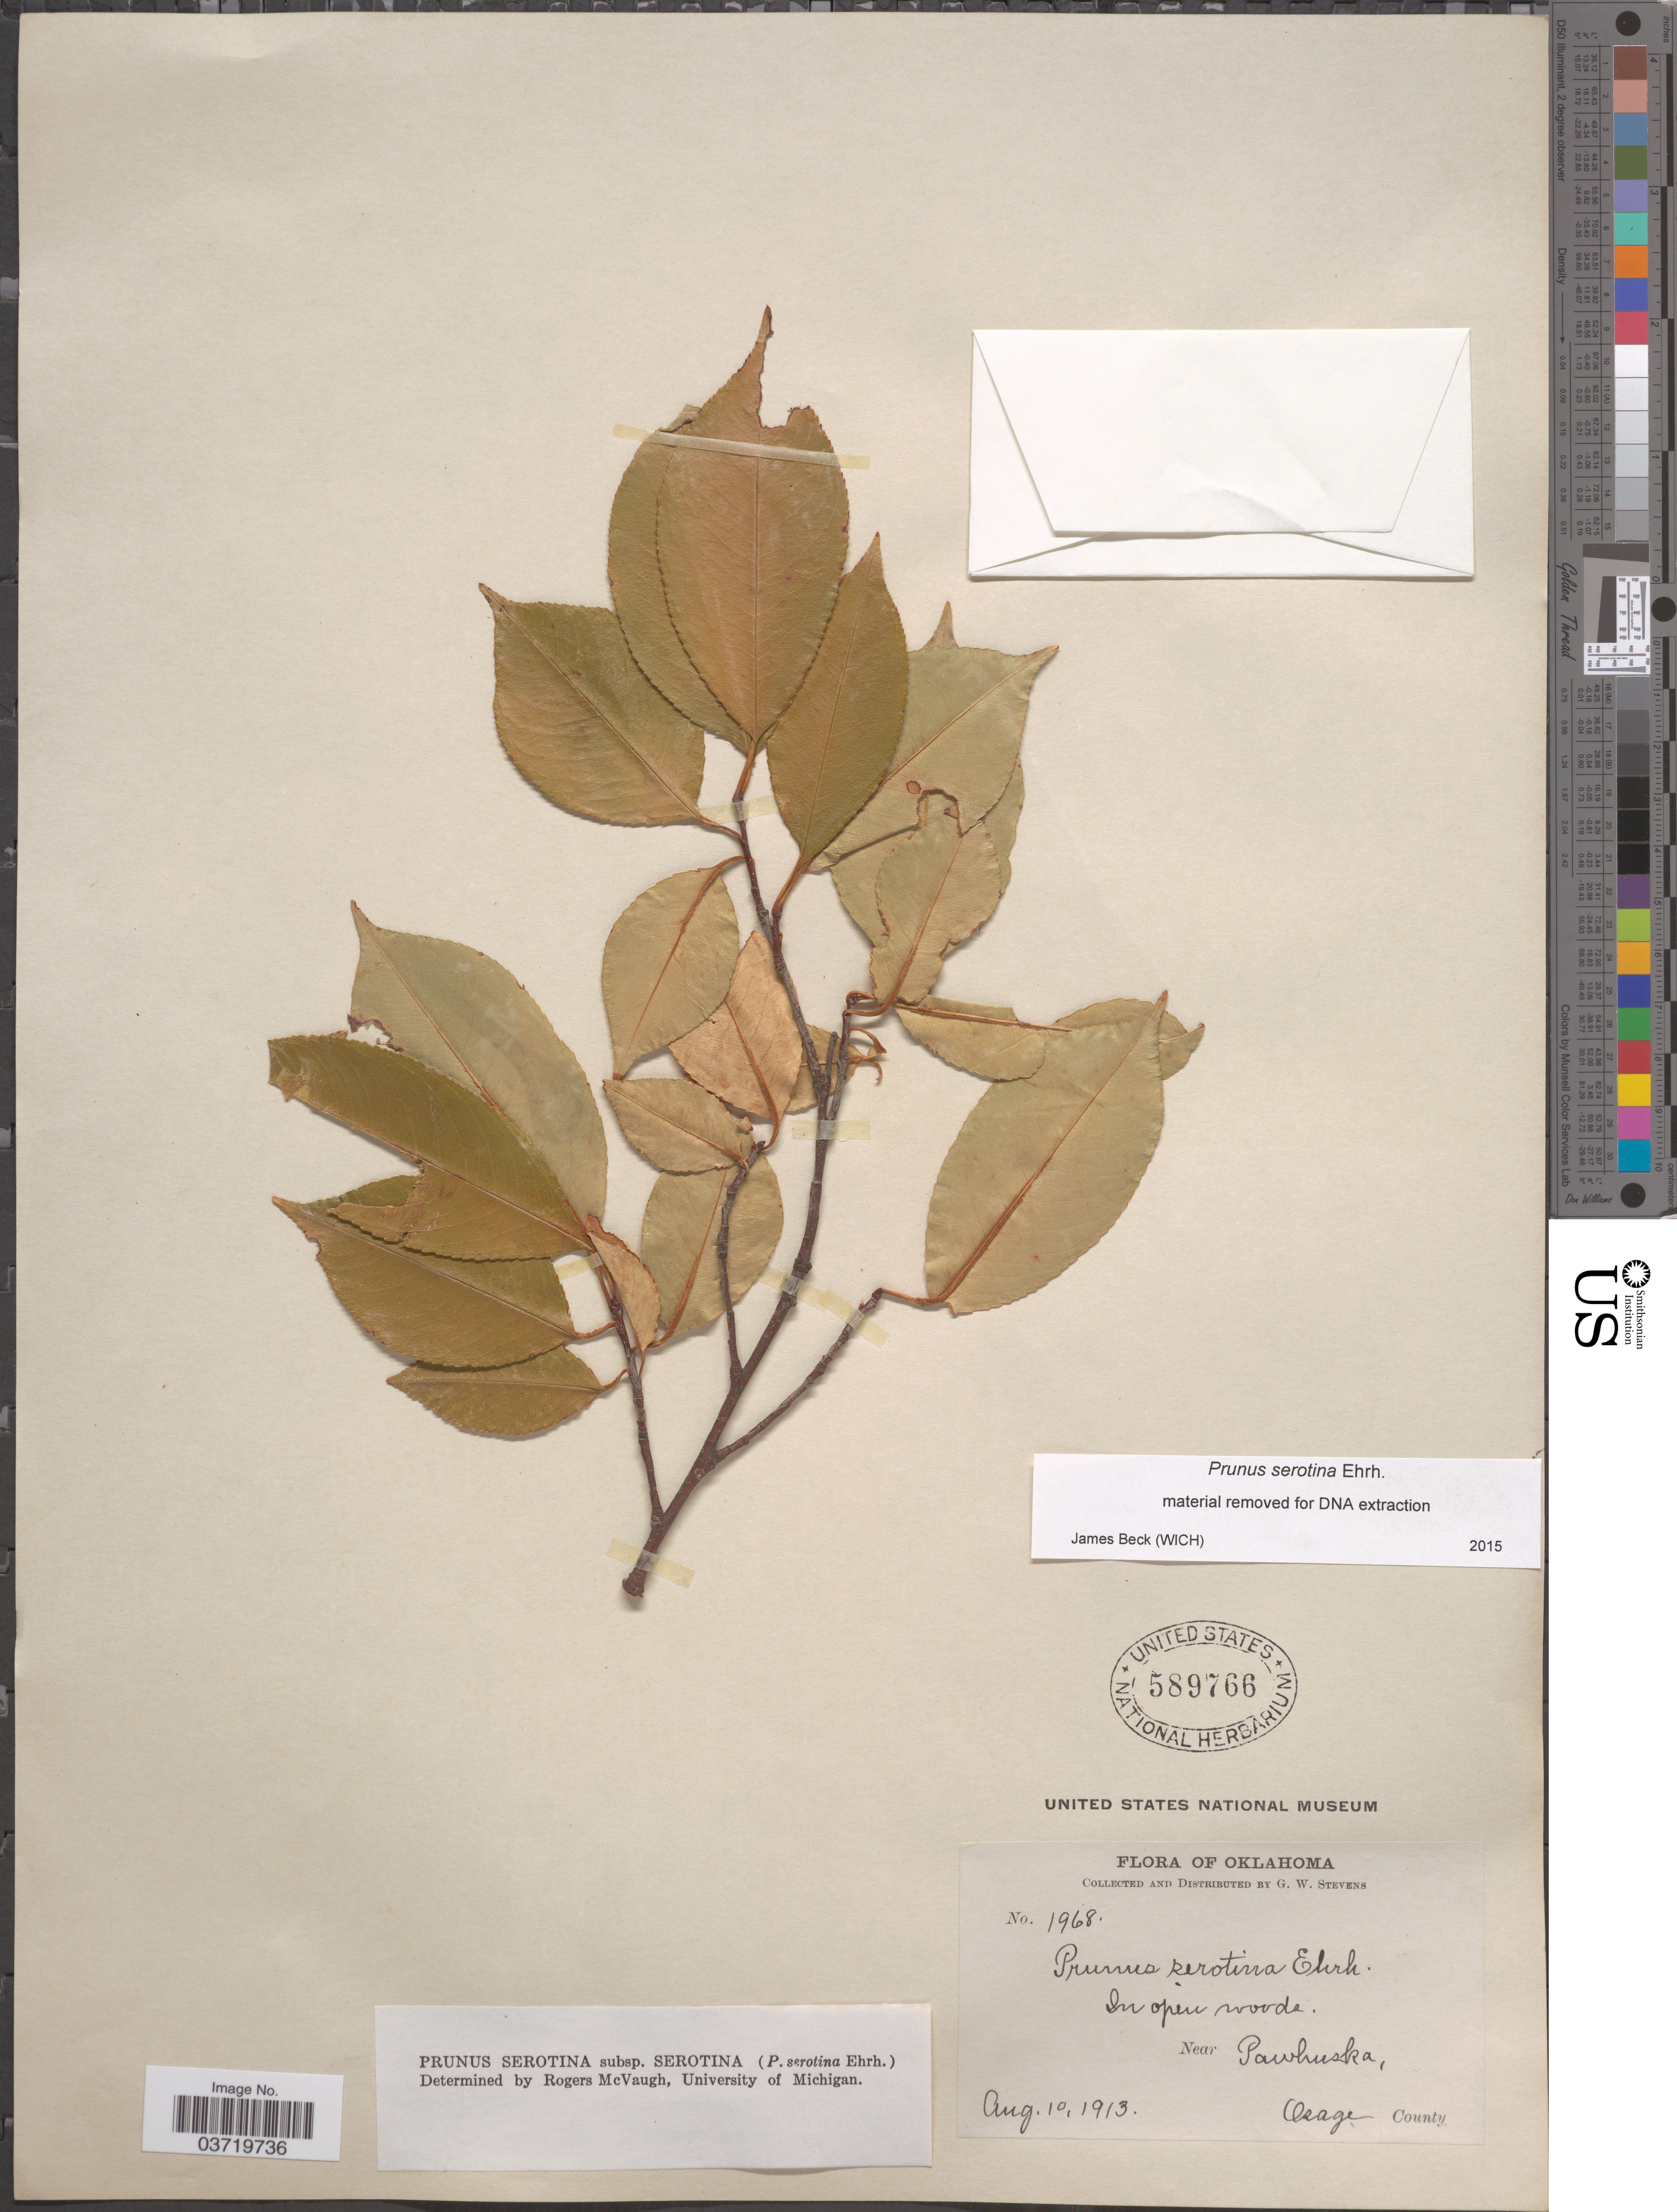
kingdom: Plantae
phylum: Tracheophyta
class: Magnoliopsida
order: Rosales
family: Rosaceae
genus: Prunus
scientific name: Prunus serotina var. serotina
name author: Ehrh.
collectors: G. W. Stevens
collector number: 1968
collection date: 1913-08-10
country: United States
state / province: Oklahoma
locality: Near Pawhuska, Osage County.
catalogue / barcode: US 589766